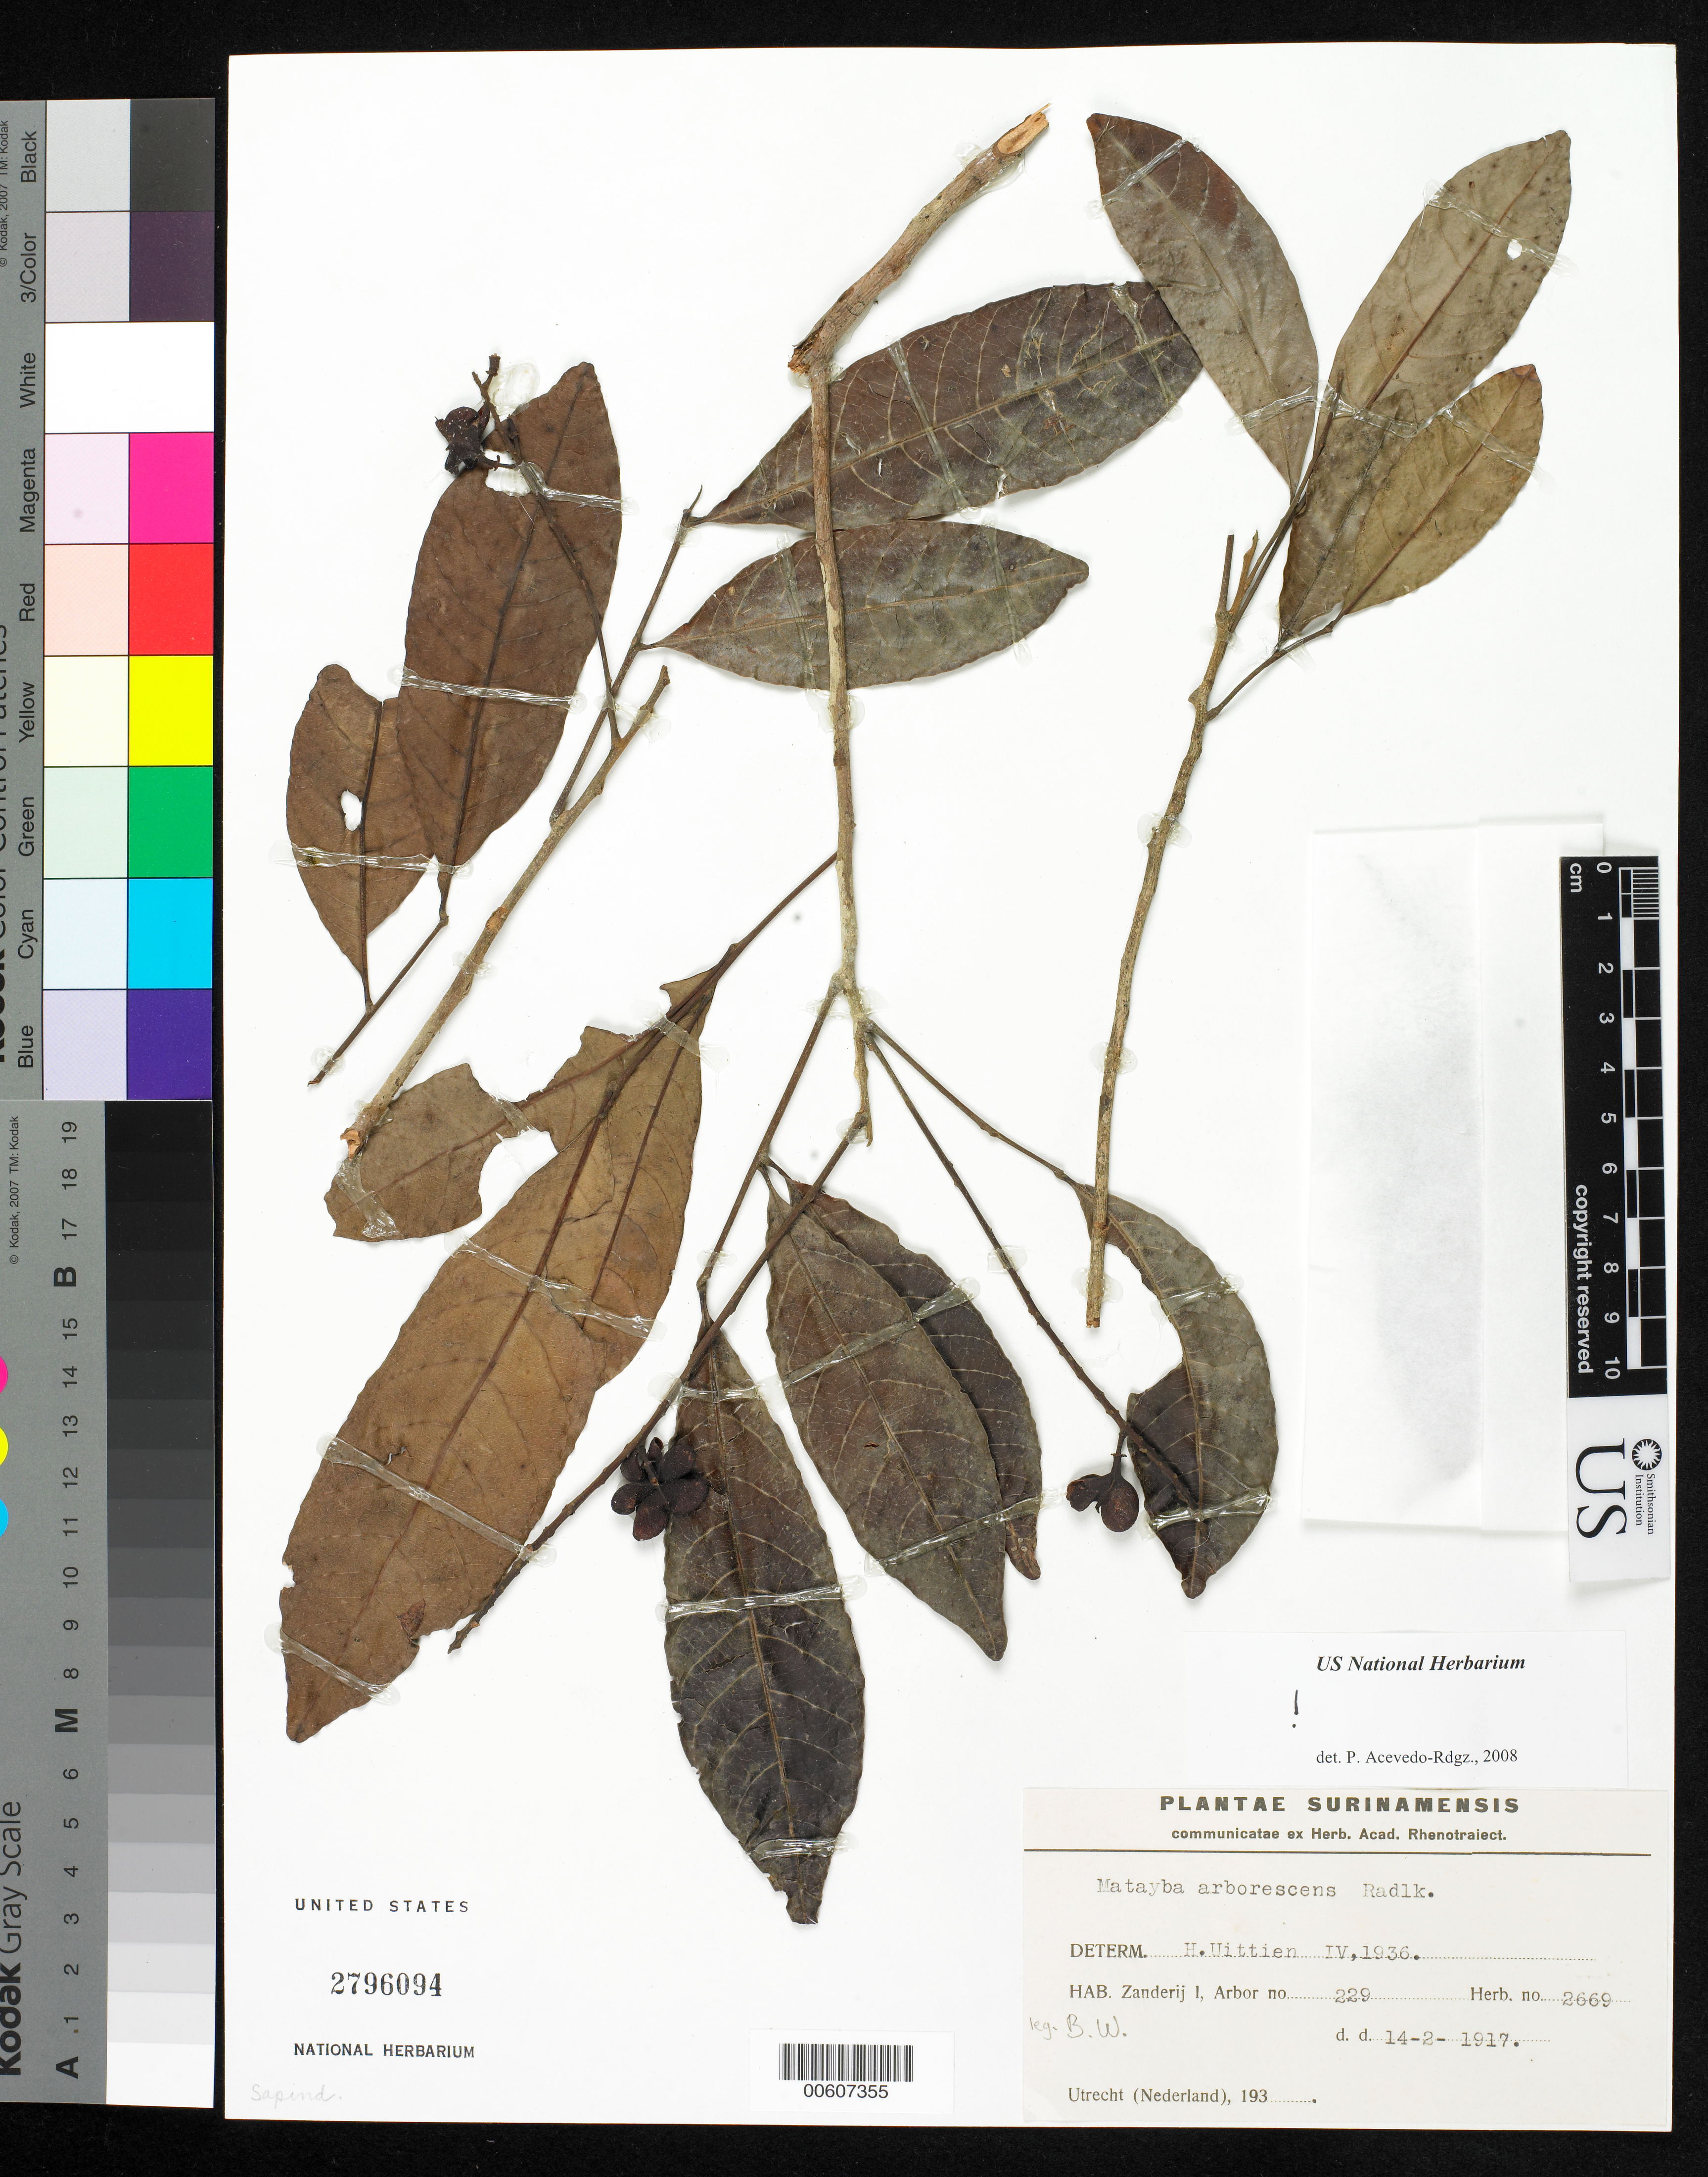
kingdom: Plantae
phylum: Tracheophyta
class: Magnoliopsida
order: Sapindales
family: Sapindaceae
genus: Matayba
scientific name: Matayba arborescens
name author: (Aubl.) Radlk.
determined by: Acevedo-Rodríguez, P., (BOT), Smithsonian Institution - National Museum of Natural History (UNITED STATES)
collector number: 2669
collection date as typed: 14-Feb-17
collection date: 1917-02-14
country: Suriname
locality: Zanderij I., Forest Reserve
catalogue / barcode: US 2796094